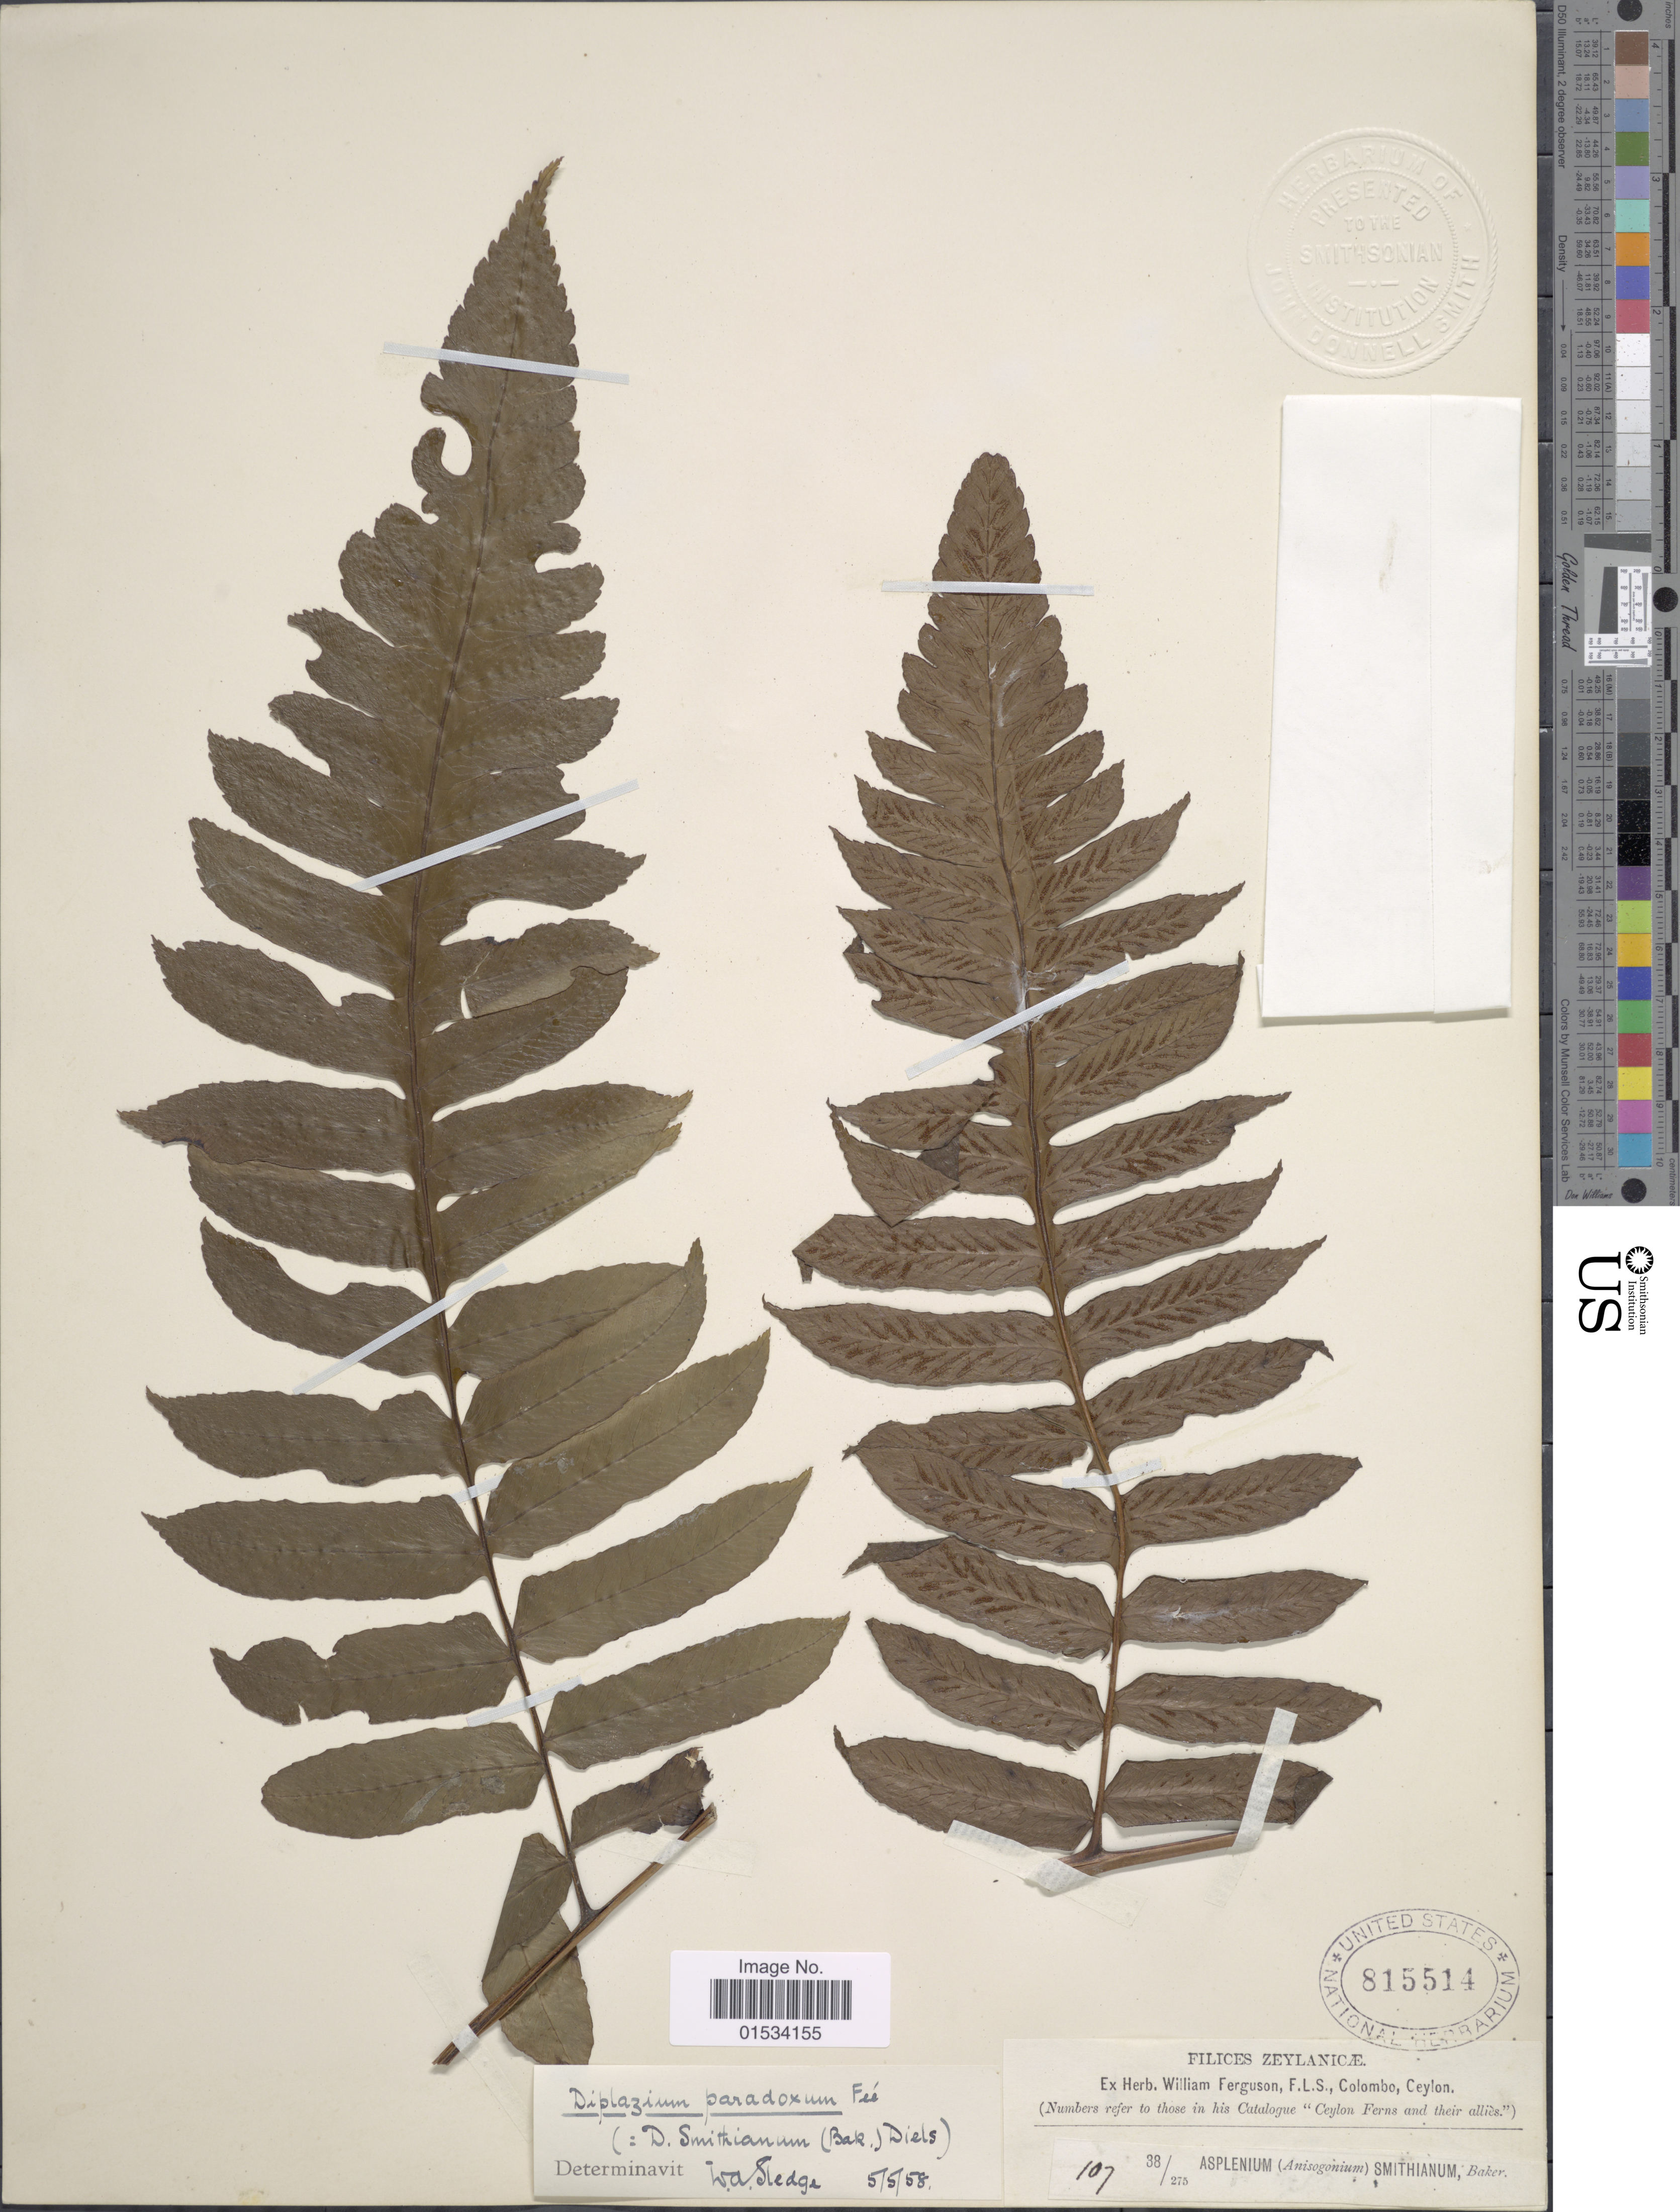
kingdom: Plantae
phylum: Tracheophyta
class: Polypodiopsida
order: Polypodiales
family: Athyriaceae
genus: Diplazium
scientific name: Diplazium paradoxum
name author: Fée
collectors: W. Ferguson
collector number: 107 38/275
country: Sri Lanka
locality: Zeylanocze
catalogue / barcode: US 815514